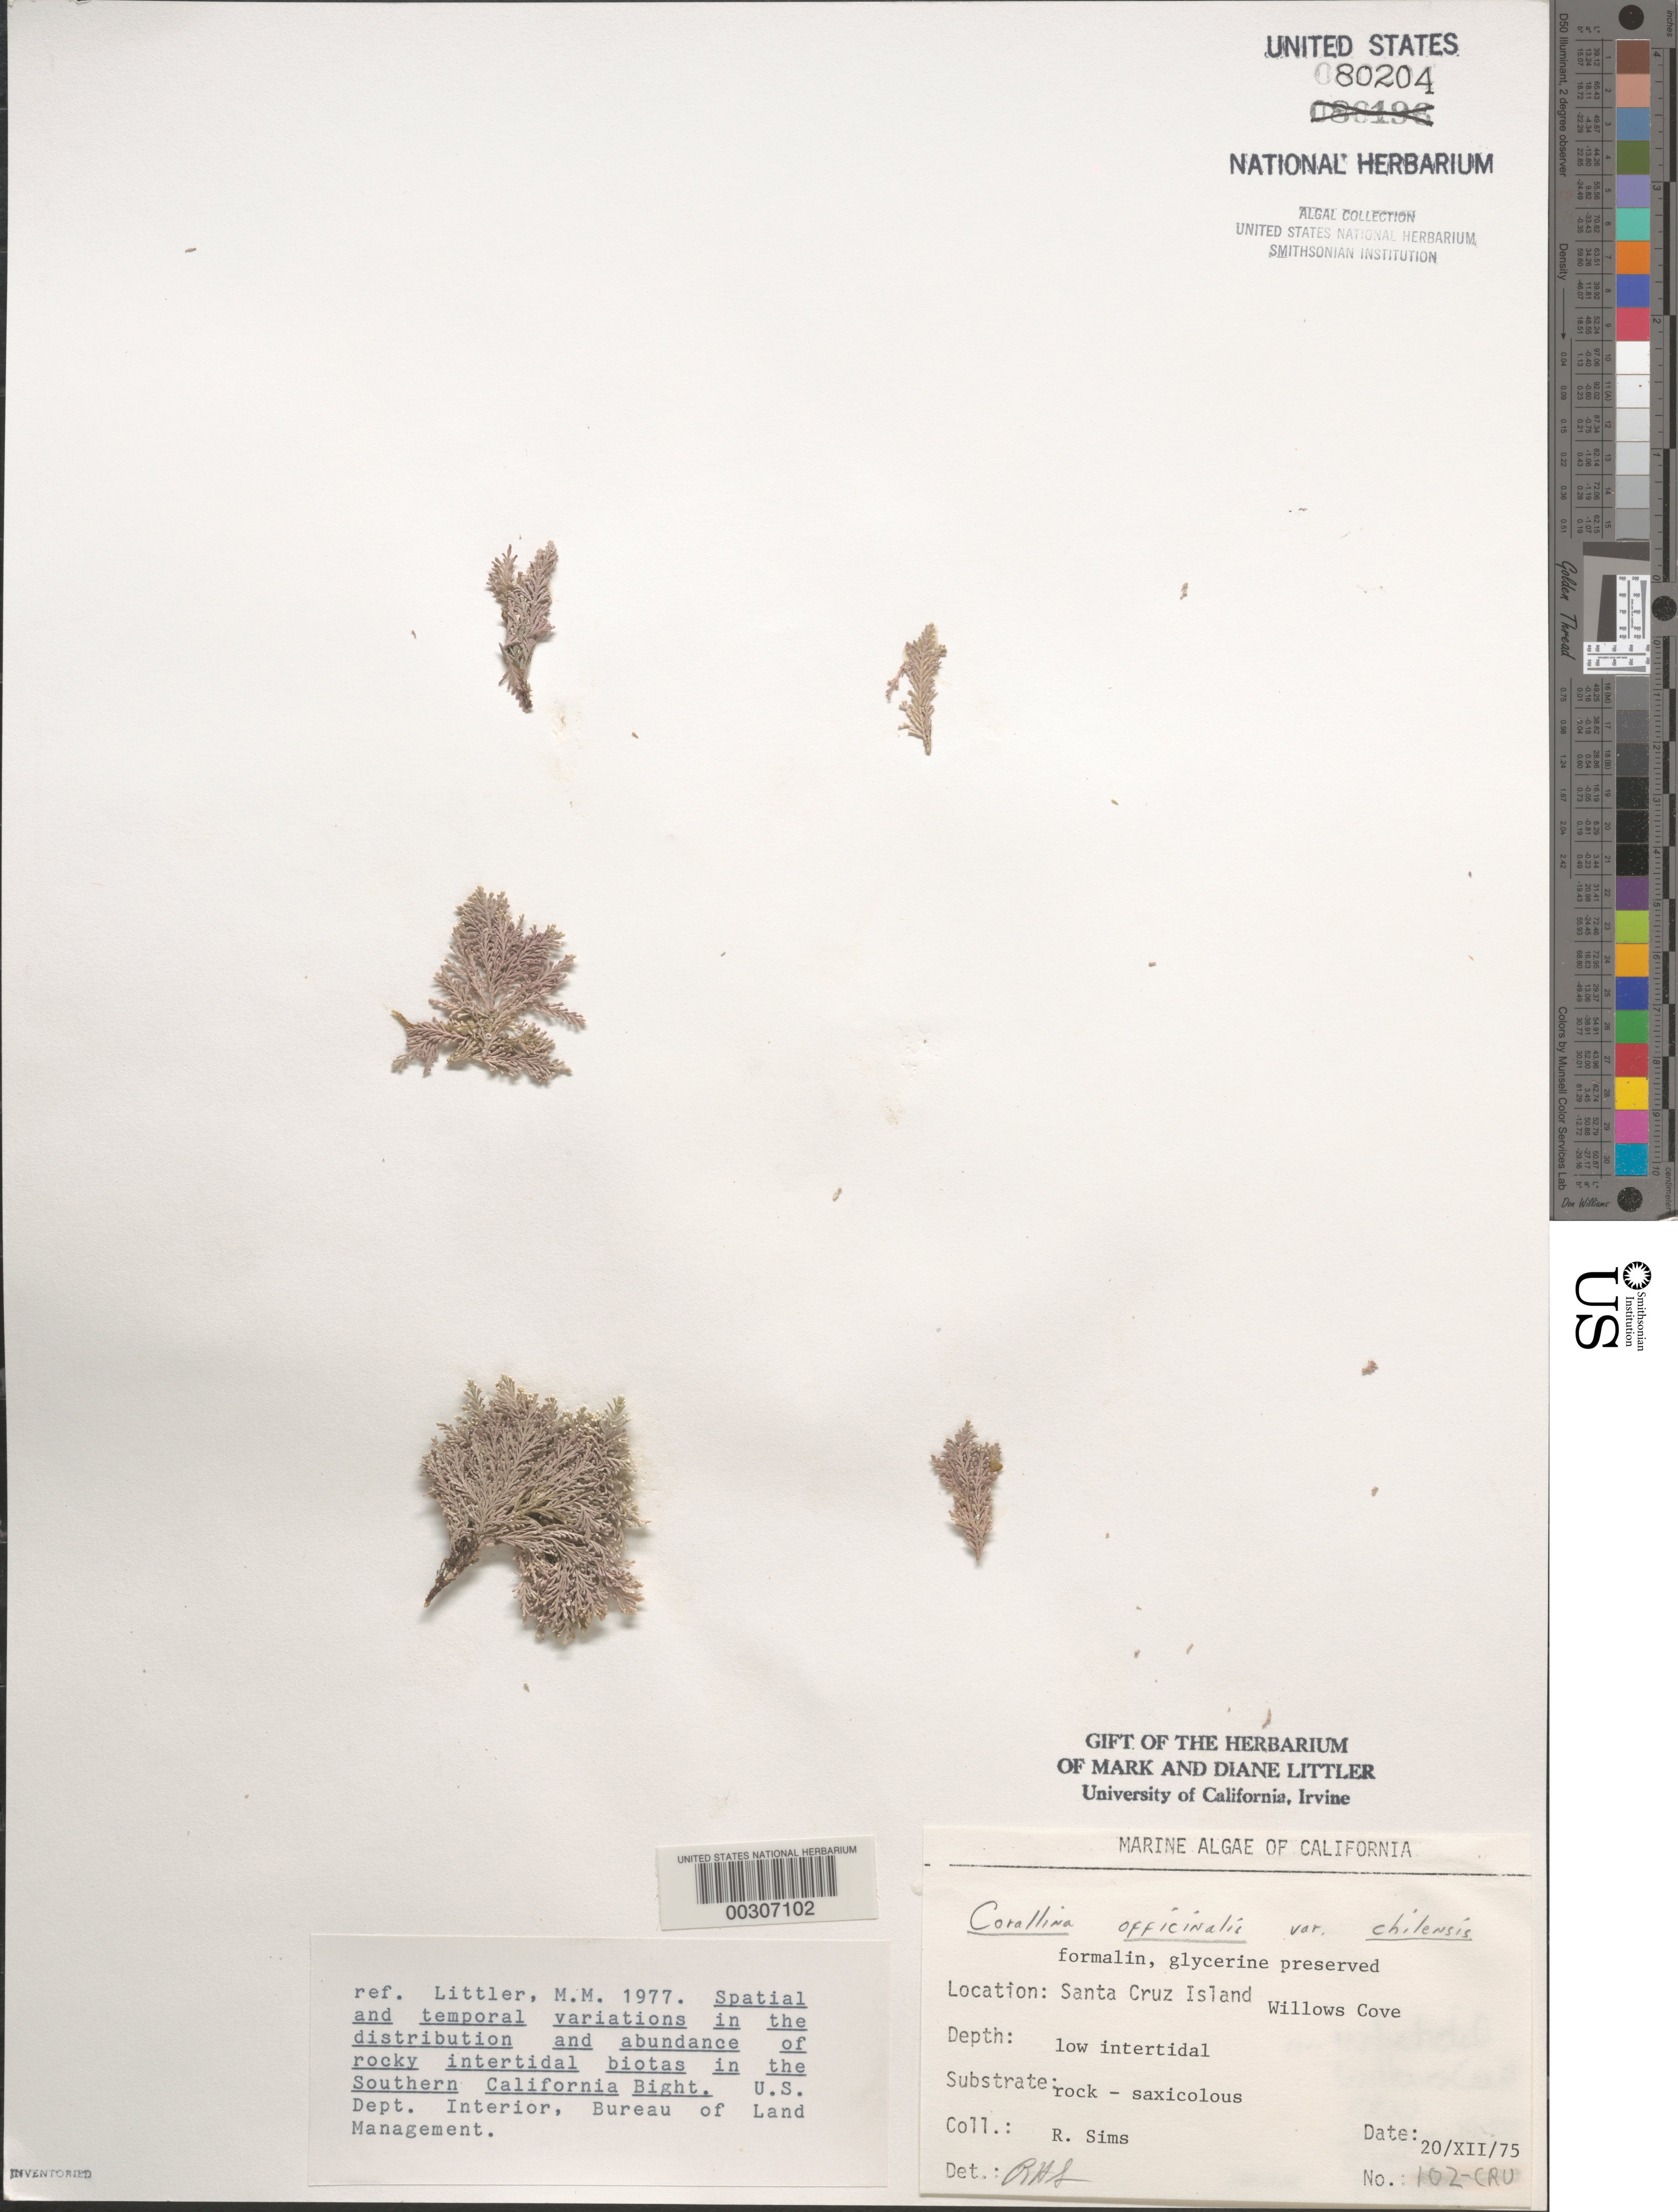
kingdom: Plantae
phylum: Rhodophyta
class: Florideophyceae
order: Corallinales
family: Corallinaceae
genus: Corallina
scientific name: Corallina officinalis var. chilensis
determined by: Sims, Robert H.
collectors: R. H. Sims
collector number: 102-cru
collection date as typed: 20 Dec 1975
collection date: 1975-12-20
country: United States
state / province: California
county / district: Santa Barbara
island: Santa Cruz Island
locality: Willows Anchorage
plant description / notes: BLM-SOCALBIGHT Rocky Intertidal Survey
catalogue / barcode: US 80204